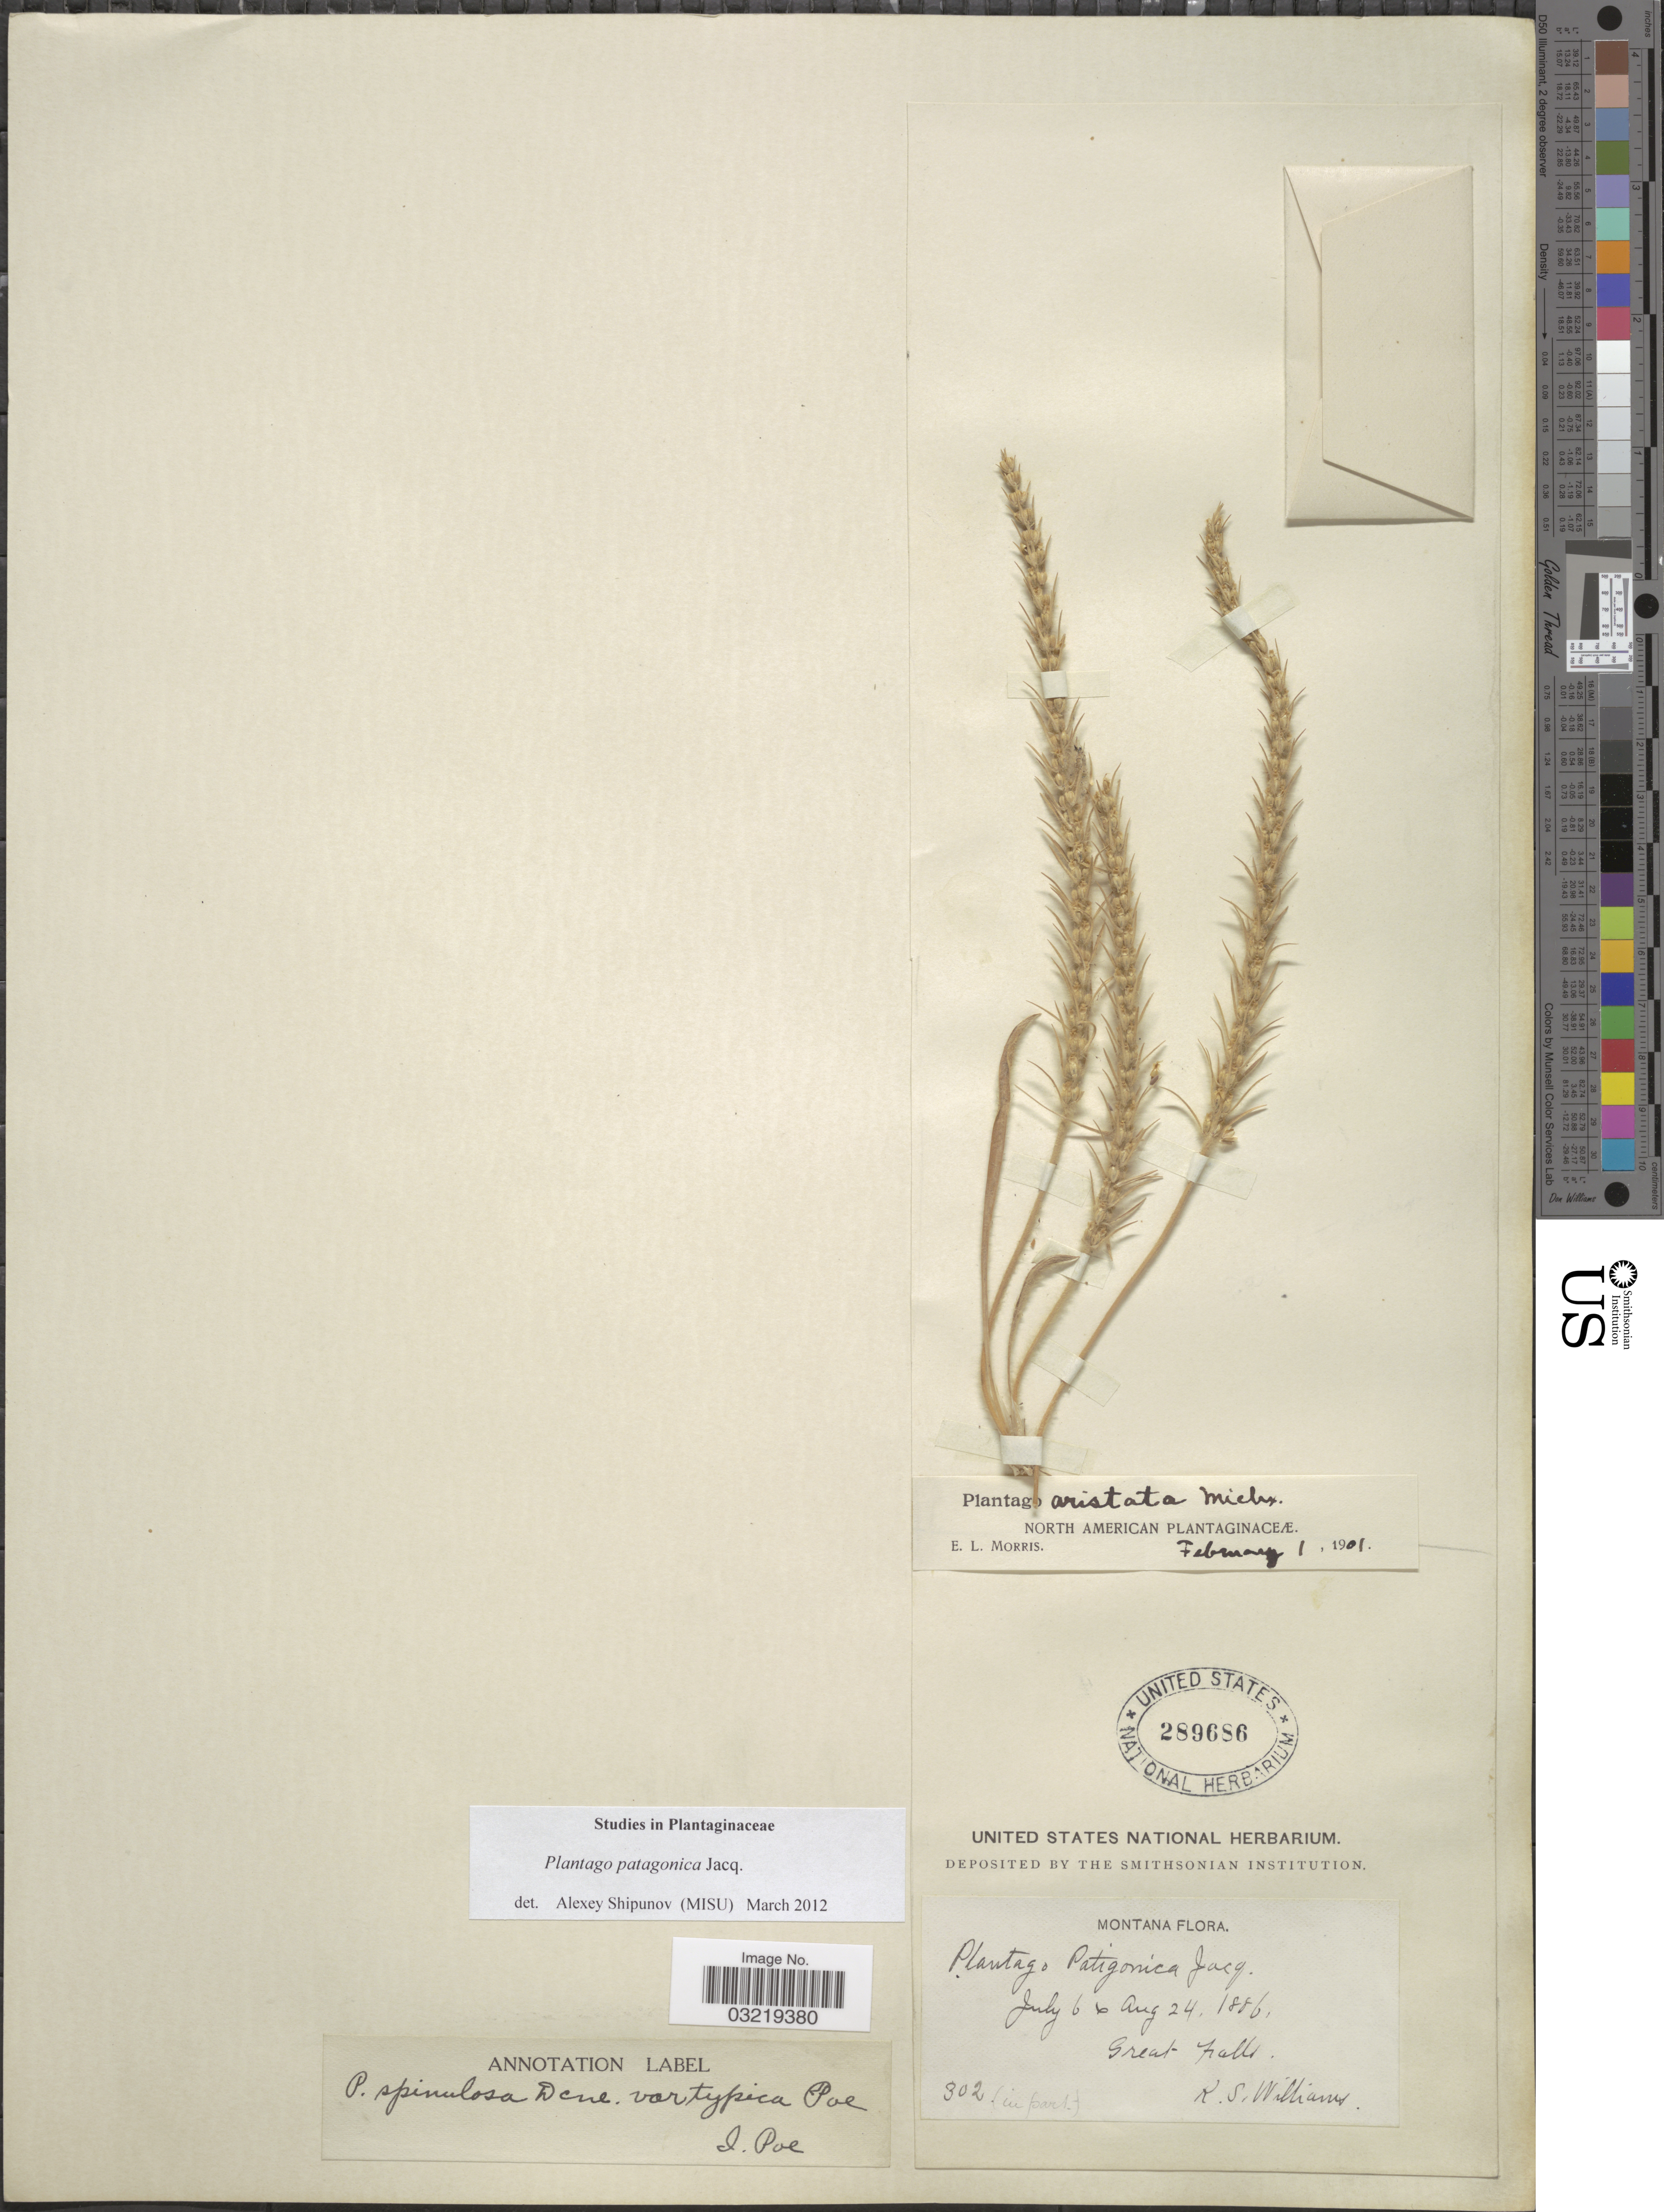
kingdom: Plantae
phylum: Tracheophyta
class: Magnoliopsida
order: Lamiales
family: Plantaginaceae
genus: Plantago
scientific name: Plantago patagonica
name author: Jacq.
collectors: R. S. Williams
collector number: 302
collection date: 1886-07-06/1886-08-24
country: United States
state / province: Montana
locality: Great GFalls.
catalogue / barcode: US 289686